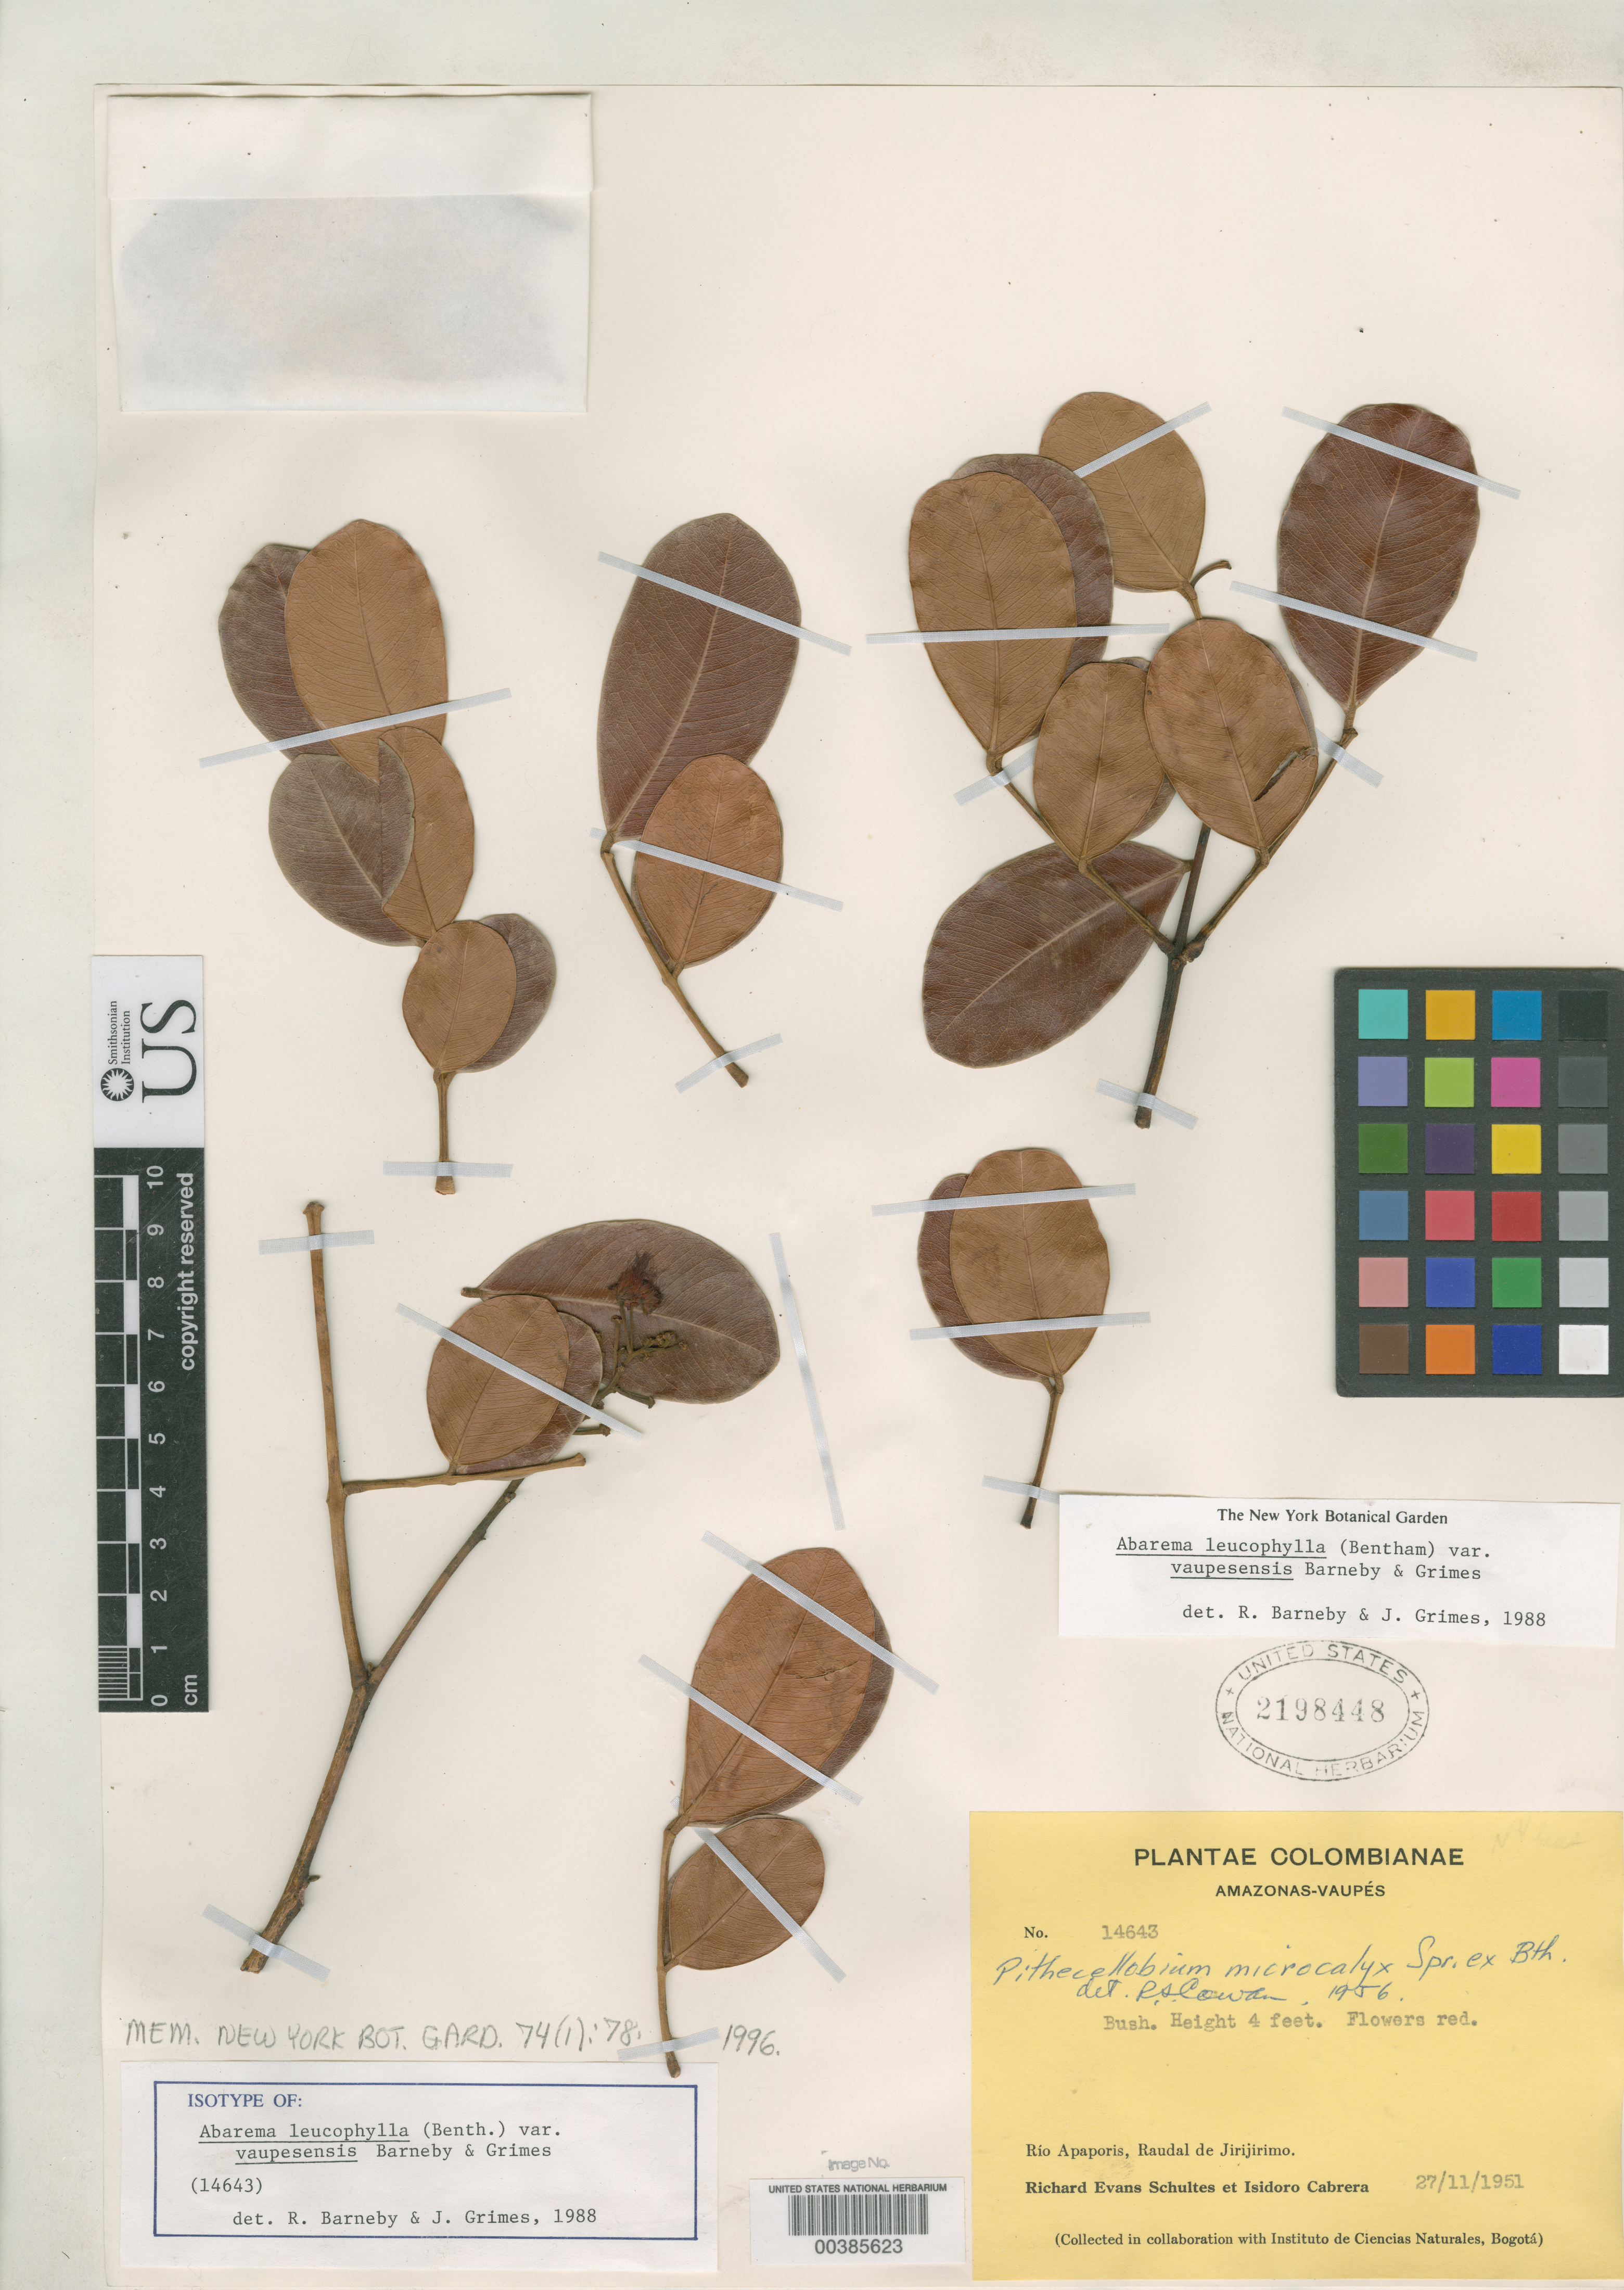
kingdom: Plantae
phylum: Tracheophyta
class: Magnoliopsida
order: Fabales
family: Fabaceae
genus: Abarema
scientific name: Abarema leucophylla var. vaupesensis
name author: Barneby & J.W. Grimes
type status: Isotype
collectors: R. E. Schultes & I. Cabrera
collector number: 14643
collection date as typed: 27 Nov 1951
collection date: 1951-11-27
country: Colombia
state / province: Vaupés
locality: Rio Apaporis, Raudal de Jirijirimo.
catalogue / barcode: US 2198448